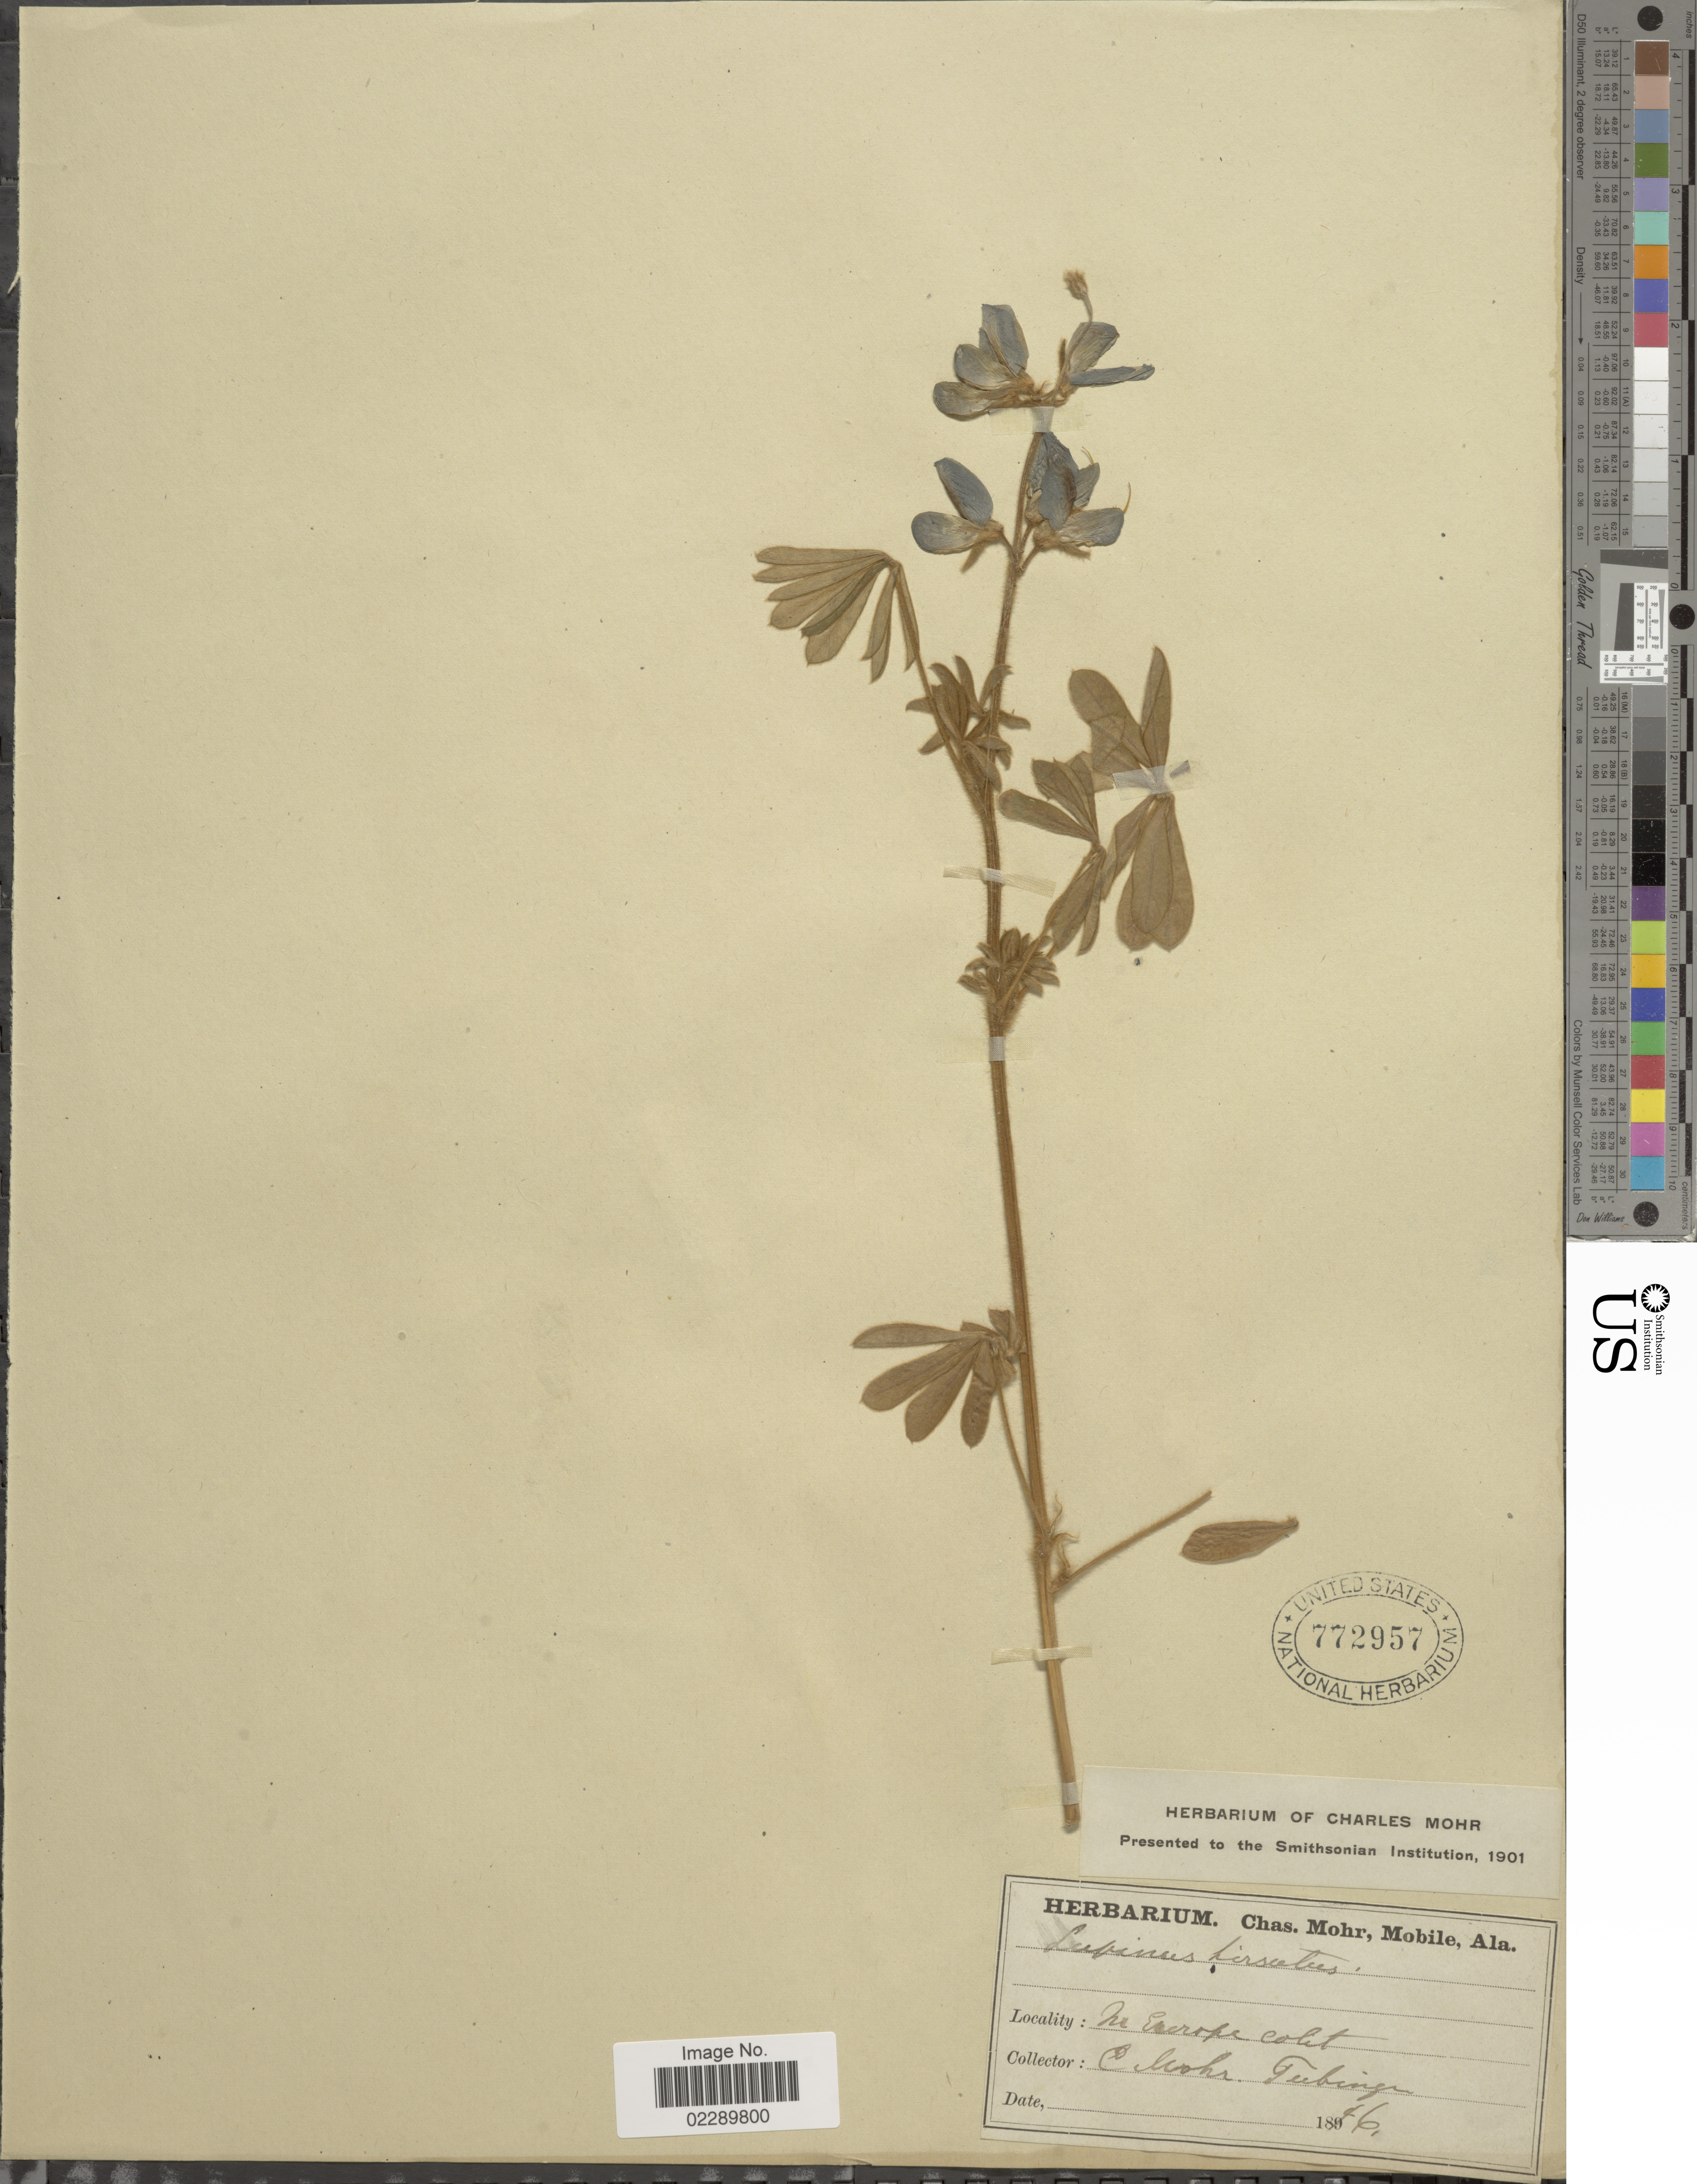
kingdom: Plantae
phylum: Tracheophyta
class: Magnoliopsida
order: Fabales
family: Fabaceae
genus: Lupinus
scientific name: Lupinus pilosus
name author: L.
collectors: C. T. Mohr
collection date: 1876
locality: In Europe colit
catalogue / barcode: US 772957